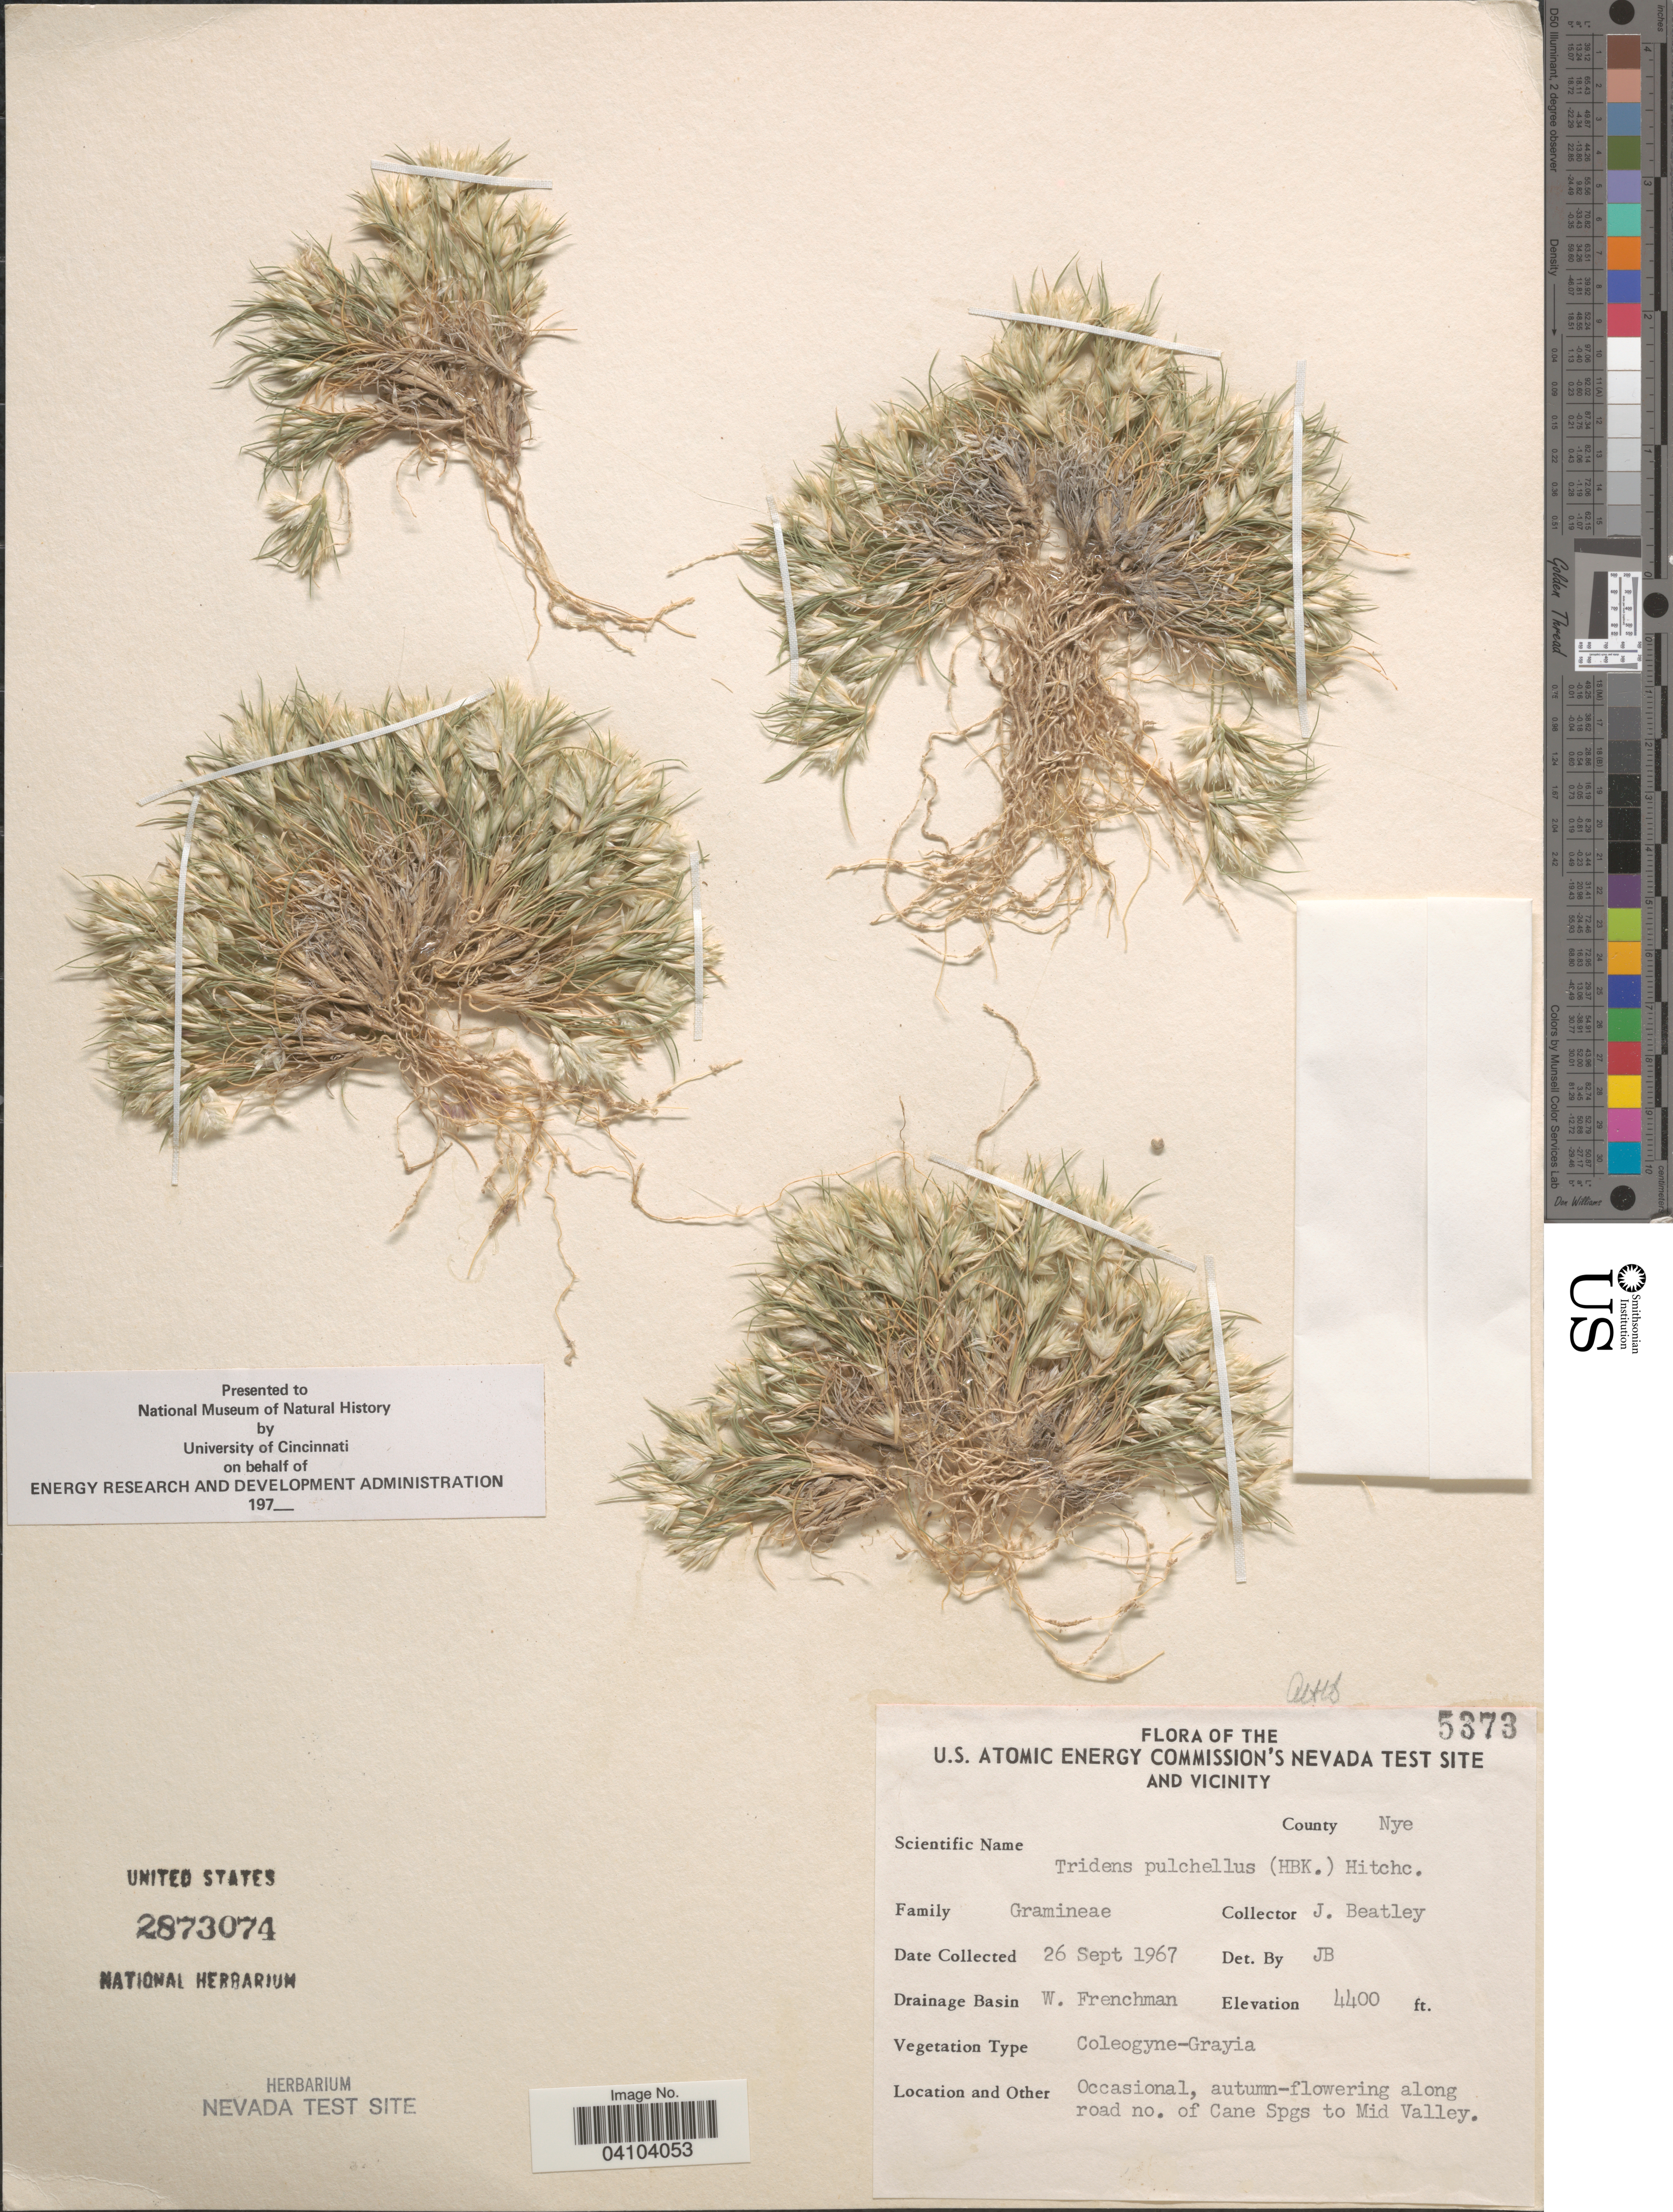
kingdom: Plantae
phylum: Tracheophyta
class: Liliopsida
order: Poales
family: Poaceae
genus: Dasyochloa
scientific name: Dasyochloa pulchella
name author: (Kunth) Willd. ex Rydb.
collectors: J. C. Beatley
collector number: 5373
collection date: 1967-09-26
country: United States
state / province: Nevada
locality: The U.S. Atomic Energy Commission's Nevada Test Site and vicinity. County Nye. Along road no. of Cane Spgs to Mid Valley.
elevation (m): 1341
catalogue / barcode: US 2873074